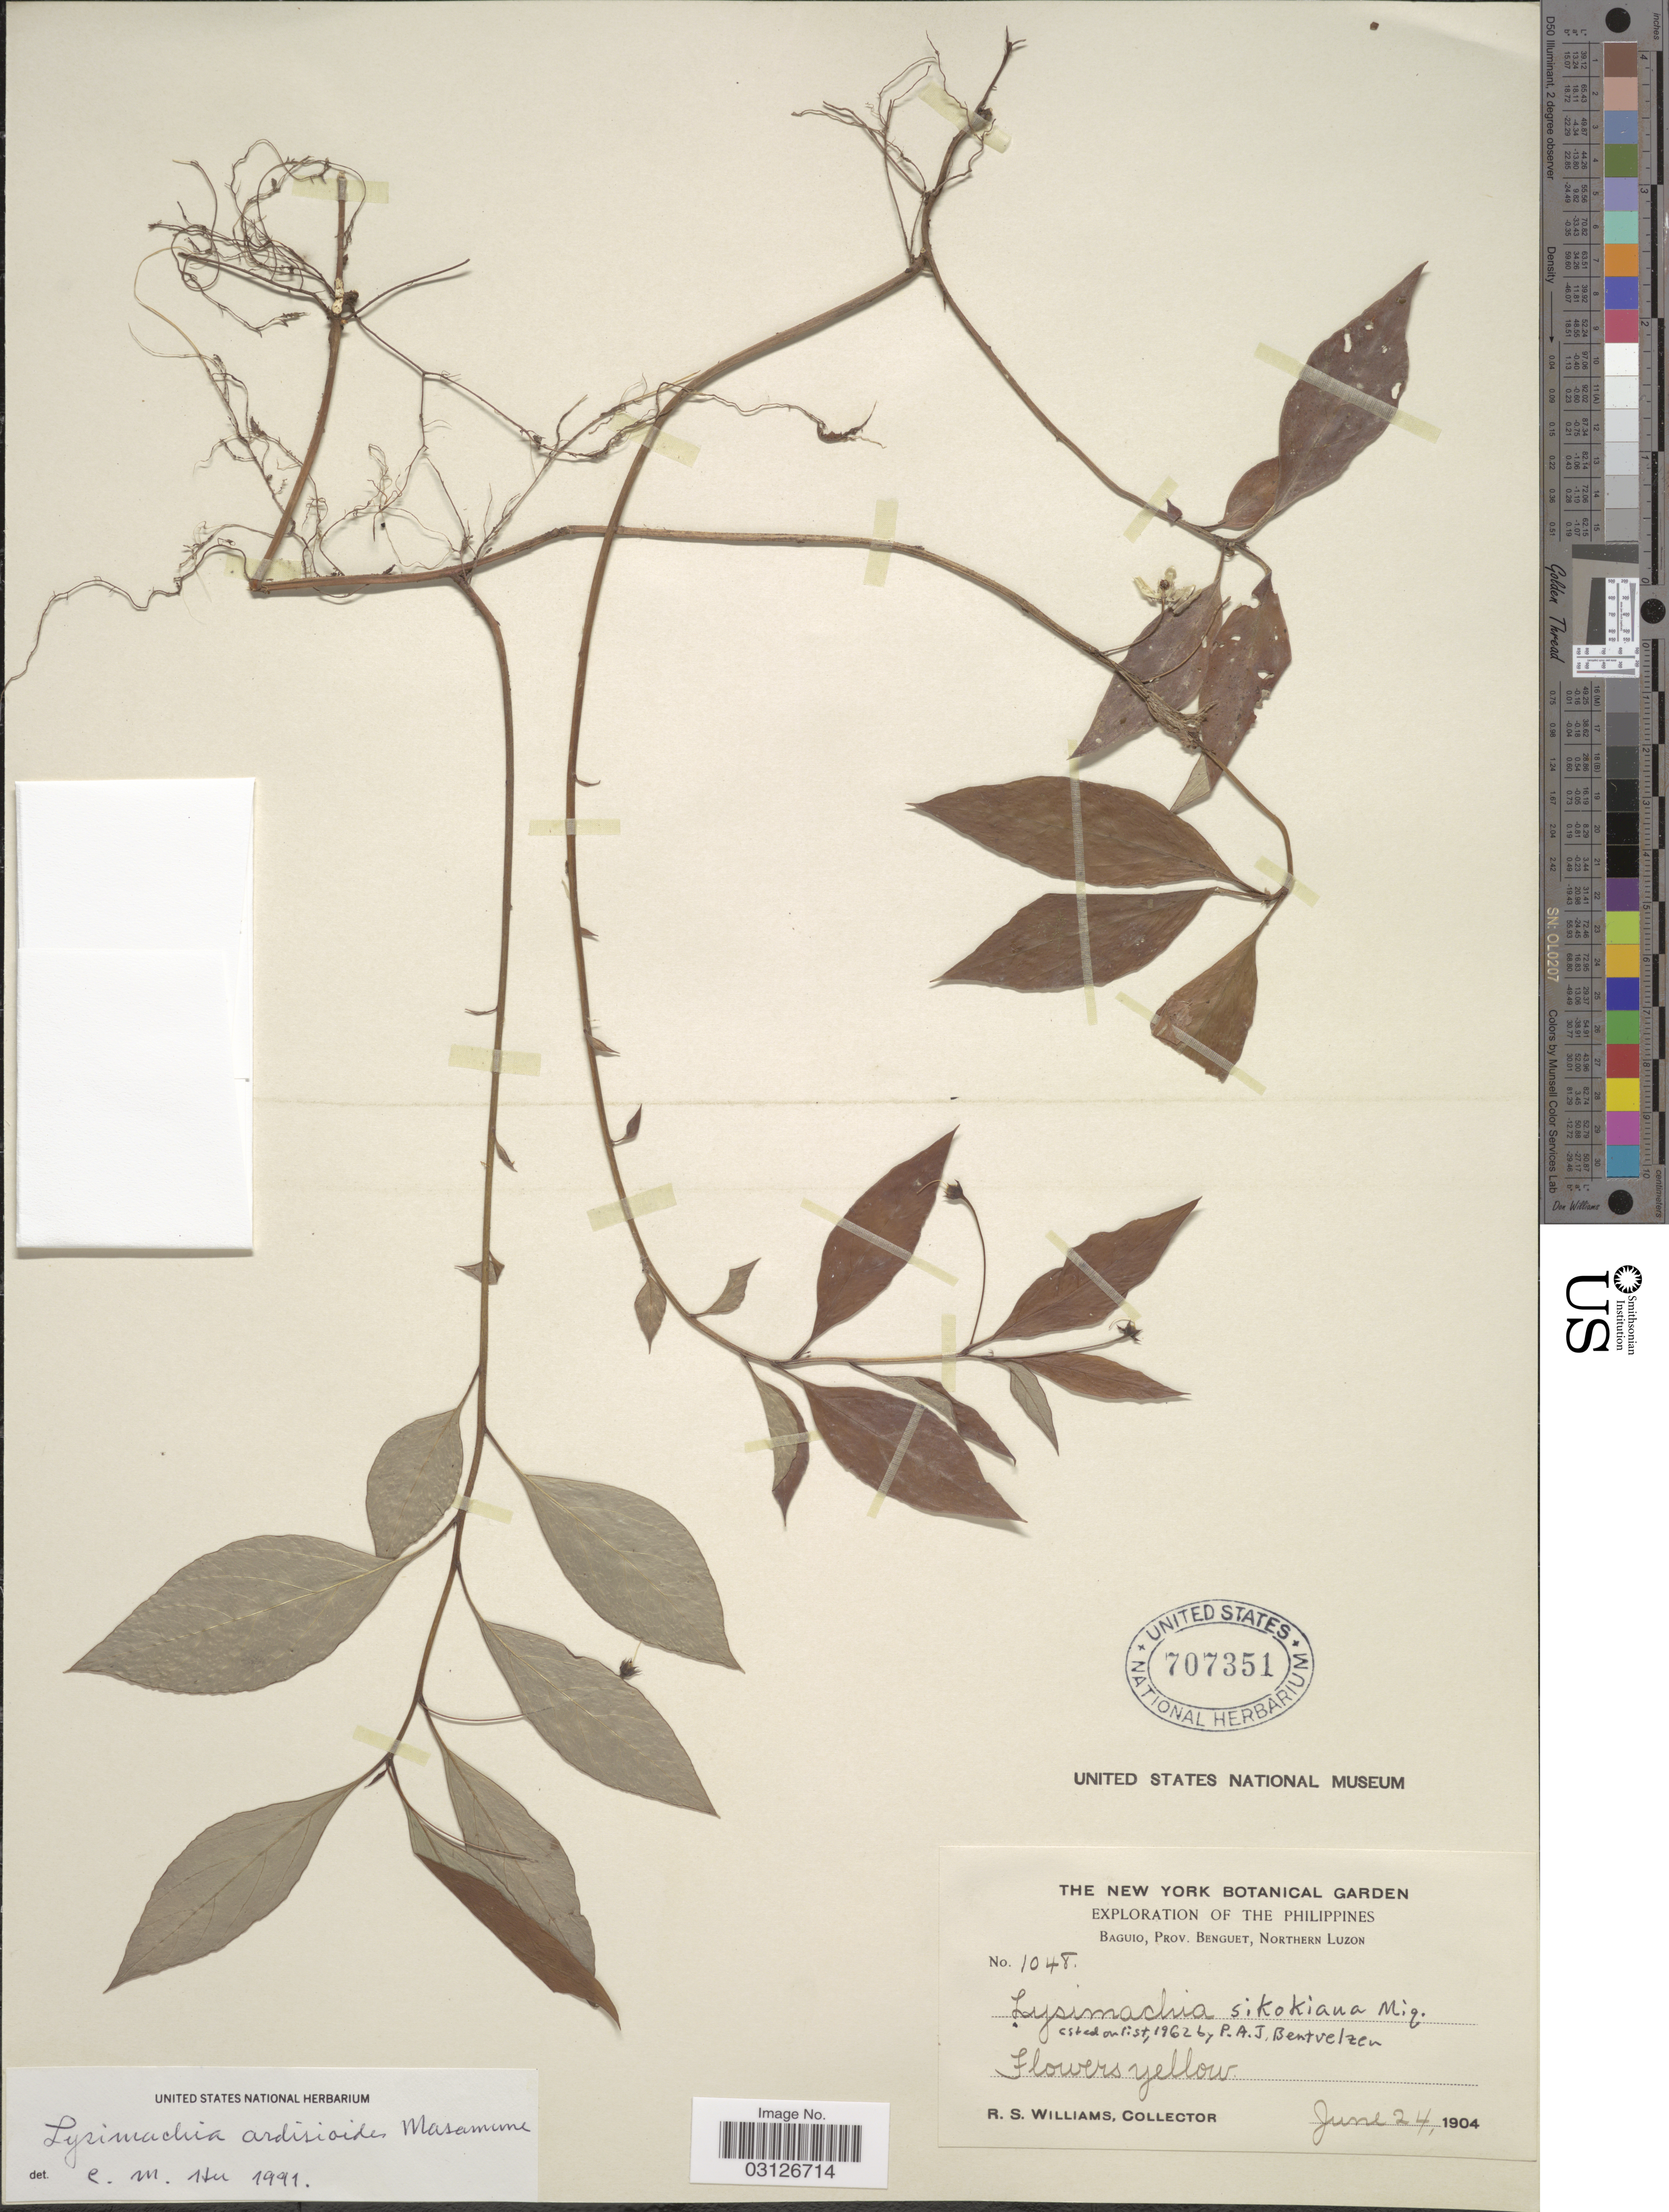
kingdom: Plantae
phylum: Tracheophyta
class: Magnoliopsida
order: Ericales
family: Primulaceae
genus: Lysimachia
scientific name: Lysimachia ardisioides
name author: Masam.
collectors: R. S. Williams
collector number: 1048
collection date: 1904-06-24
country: Philippines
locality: Baguio, prov. Benguet, Northern Luzon.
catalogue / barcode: US 707351